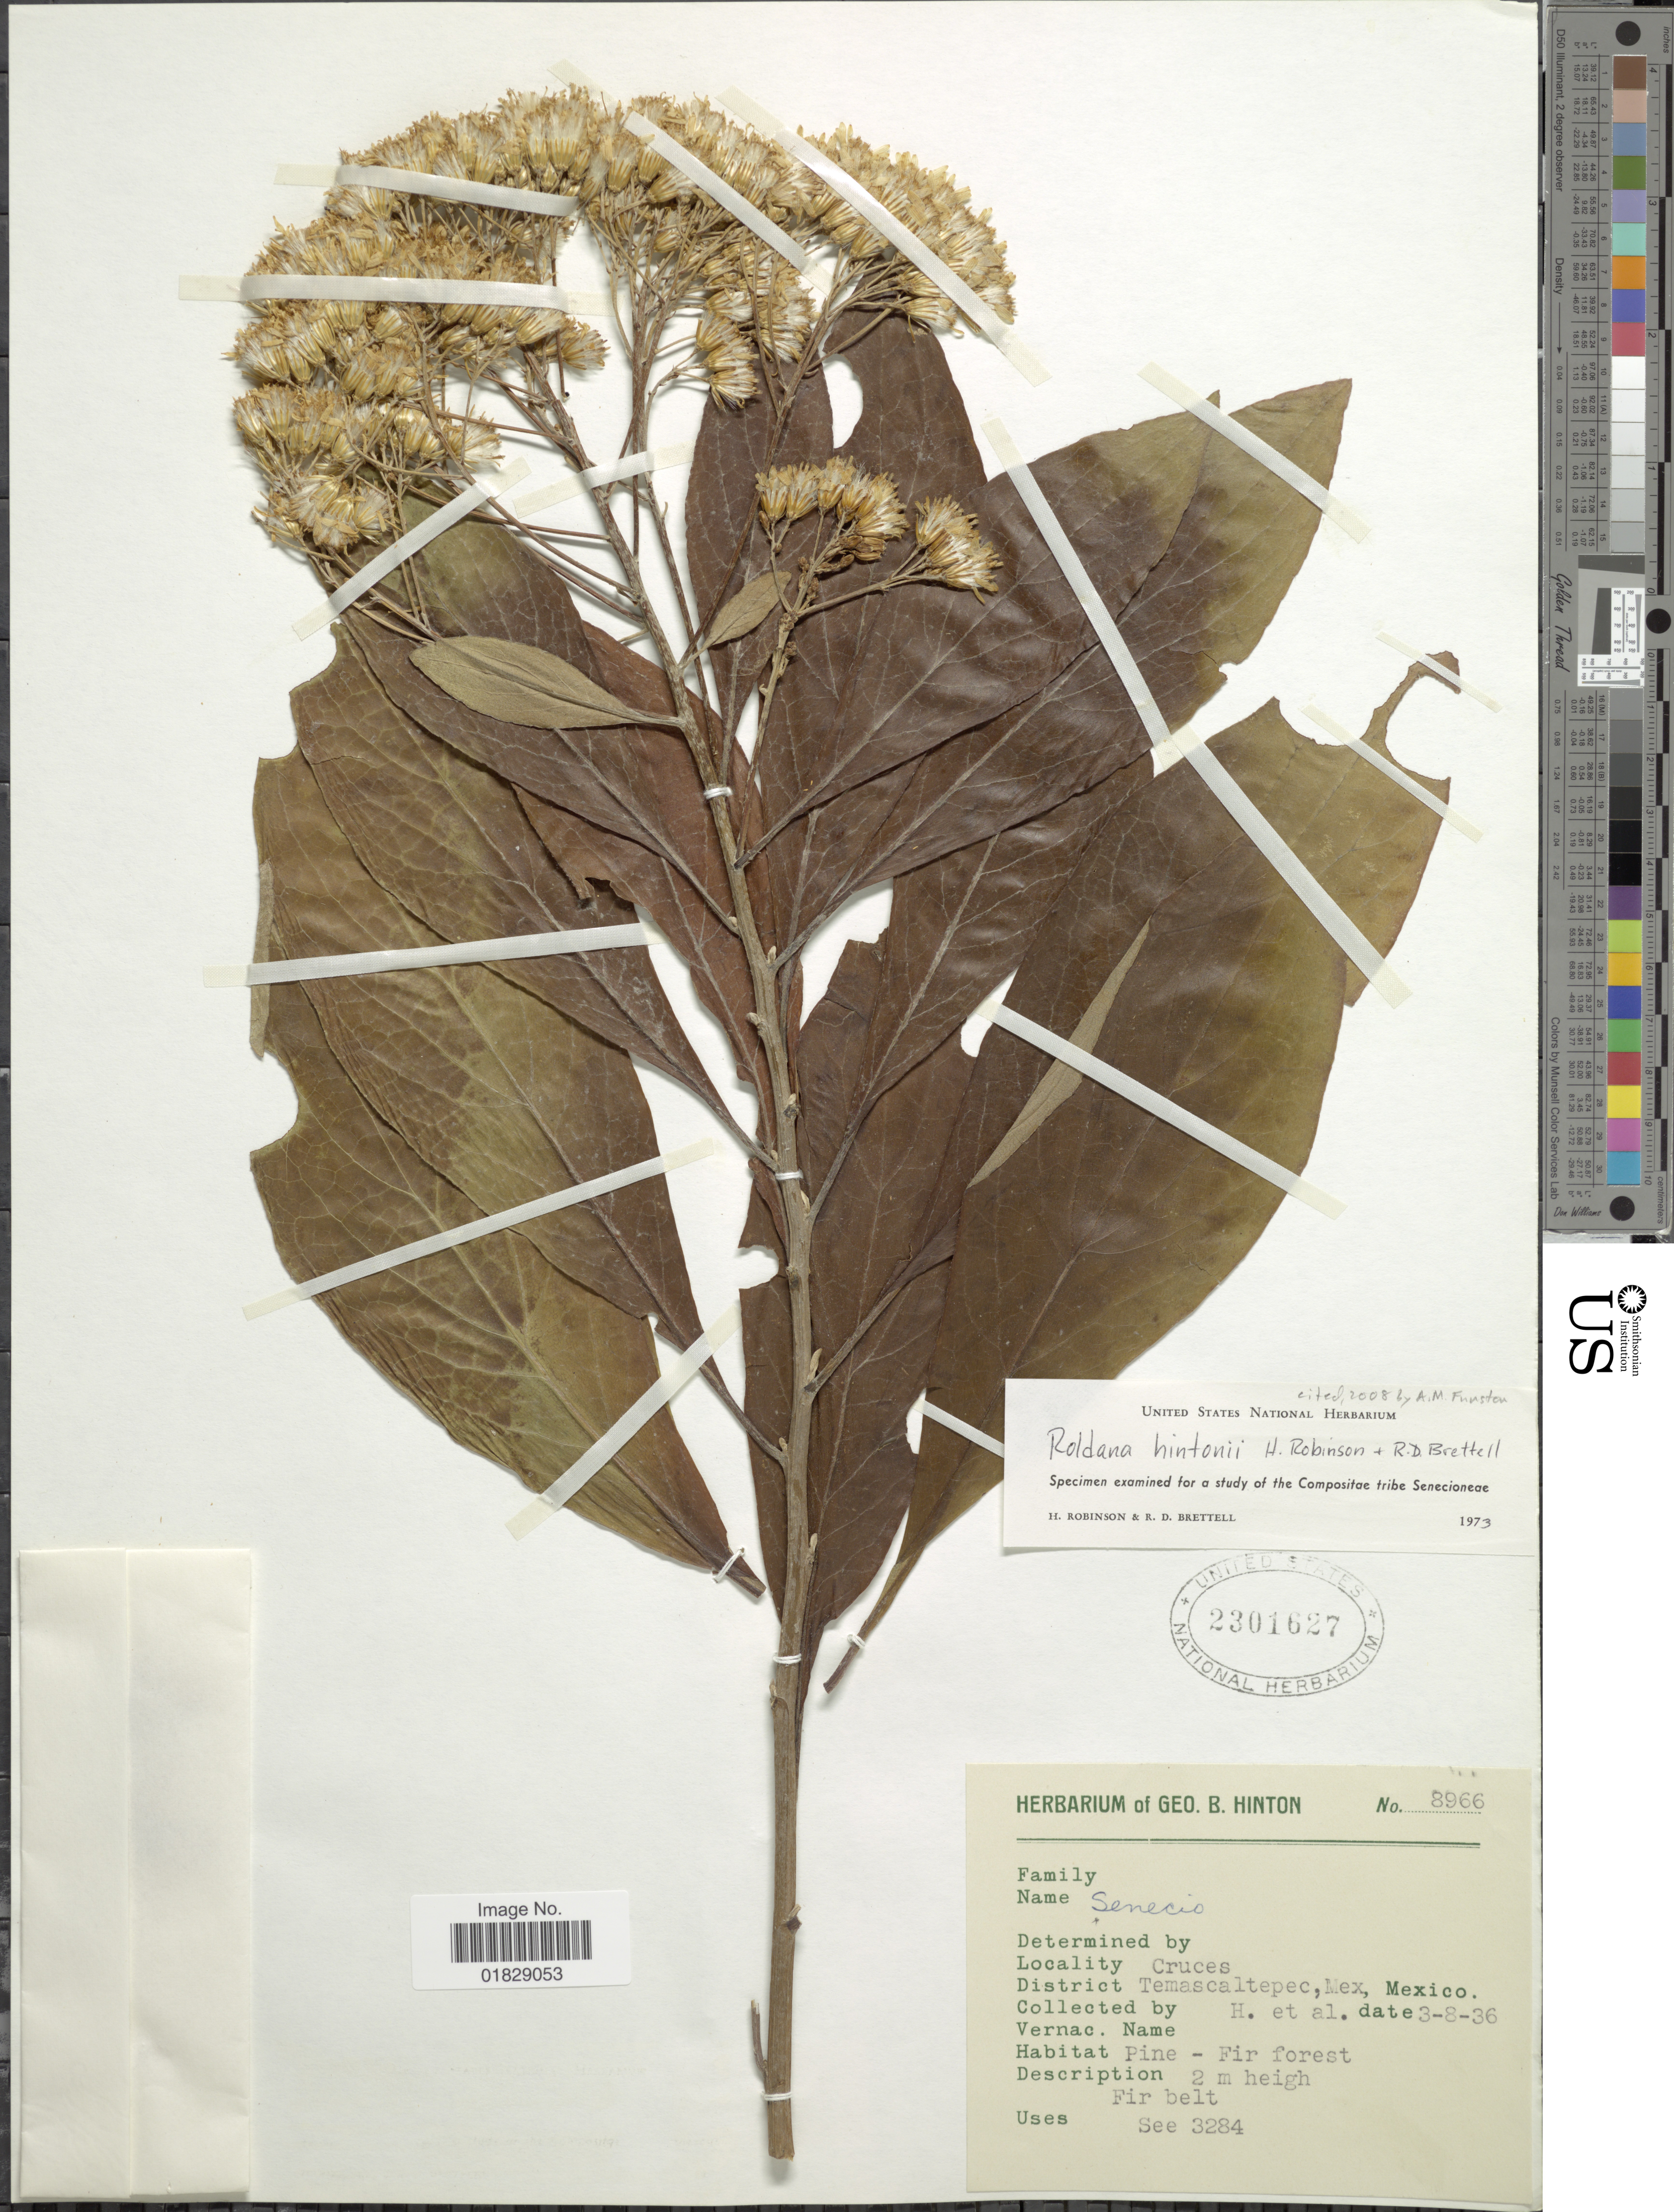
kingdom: Plantae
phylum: Tracheophyta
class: Magnoliopsida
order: Asterales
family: Asteraceae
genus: Roldana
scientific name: Roldana hintonii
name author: H. Rob. & Brettell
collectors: G. B. Hinton & et al.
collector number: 8966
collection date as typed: Transcribed d/m/y: 8/3/36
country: Mexico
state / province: México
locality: Cruces. District Temascaltepec, Mex, Mexico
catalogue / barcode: US 2301627